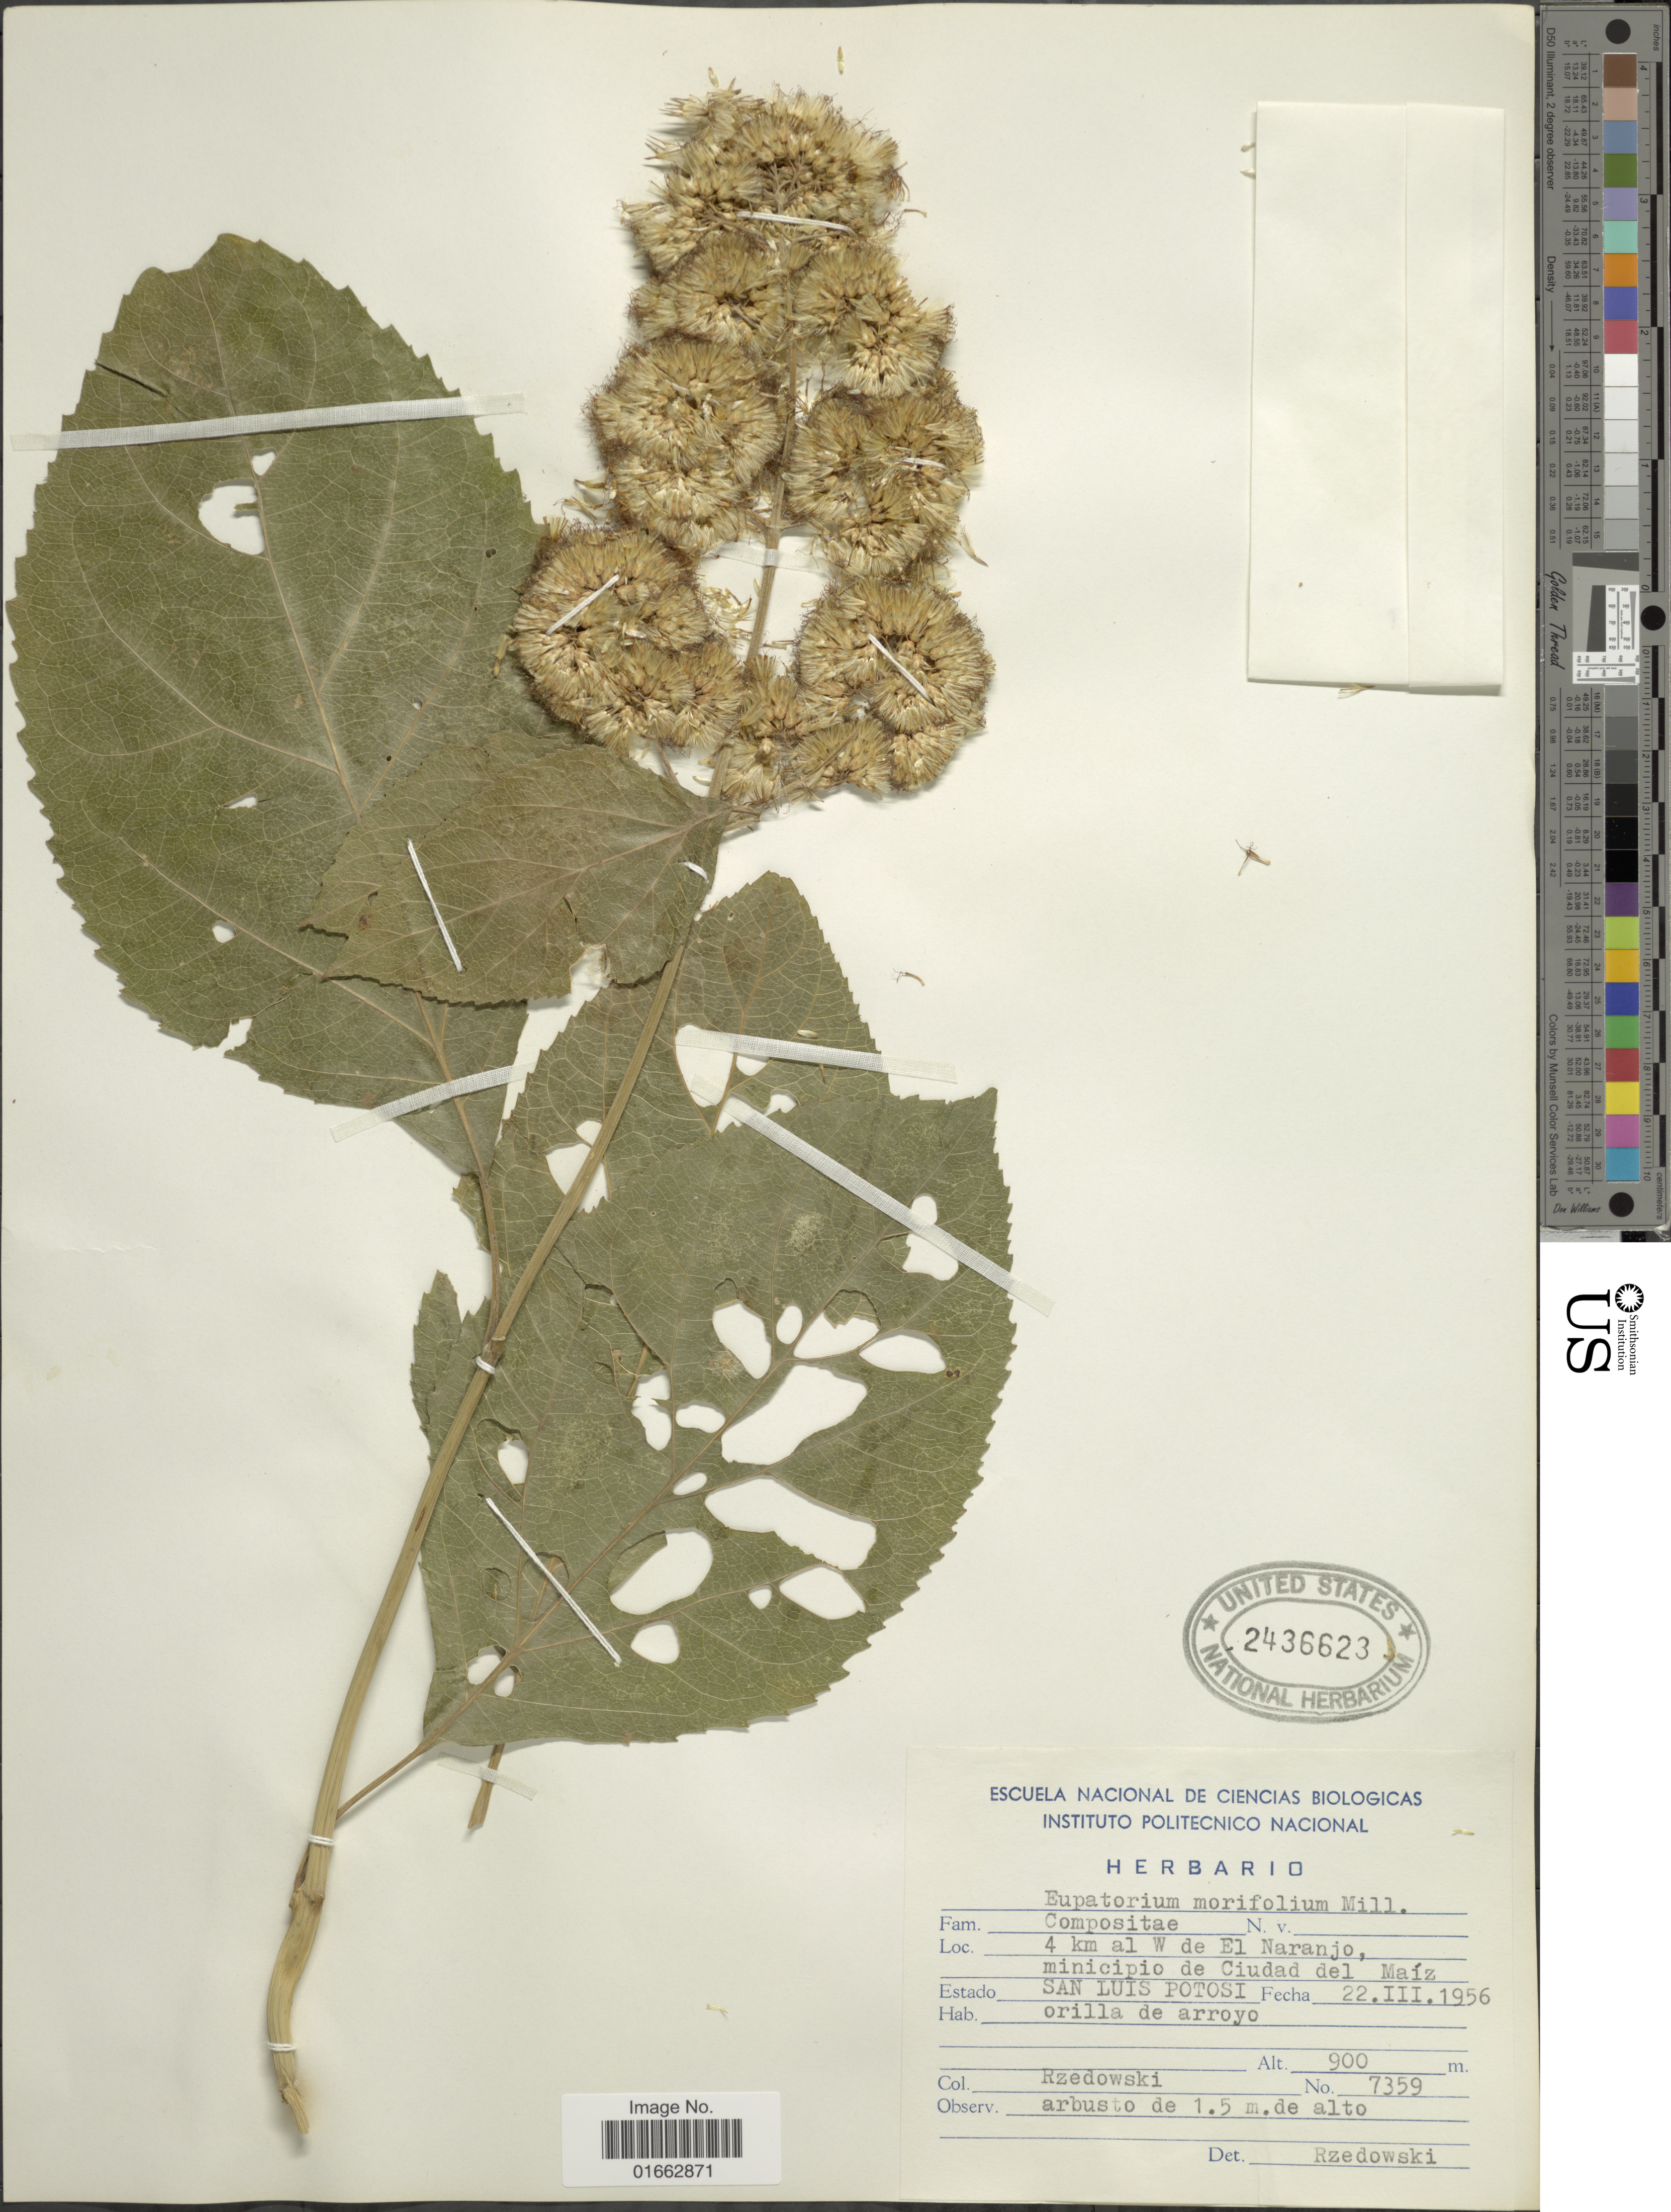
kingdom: Plantae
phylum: Tracheophyta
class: Magnoliopsida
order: Asterales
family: Asteraceae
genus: Critonia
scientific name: Critonia morifolia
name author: (Mill.) R.M. King & H. Rob.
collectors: Rzedowski, --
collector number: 7359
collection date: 1956-03-22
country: Mexico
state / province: San Luis Potosí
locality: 4 km al W de El Naranjo, minicipio de Ciudad del Maíz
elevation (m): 900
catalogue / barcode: US 2436623